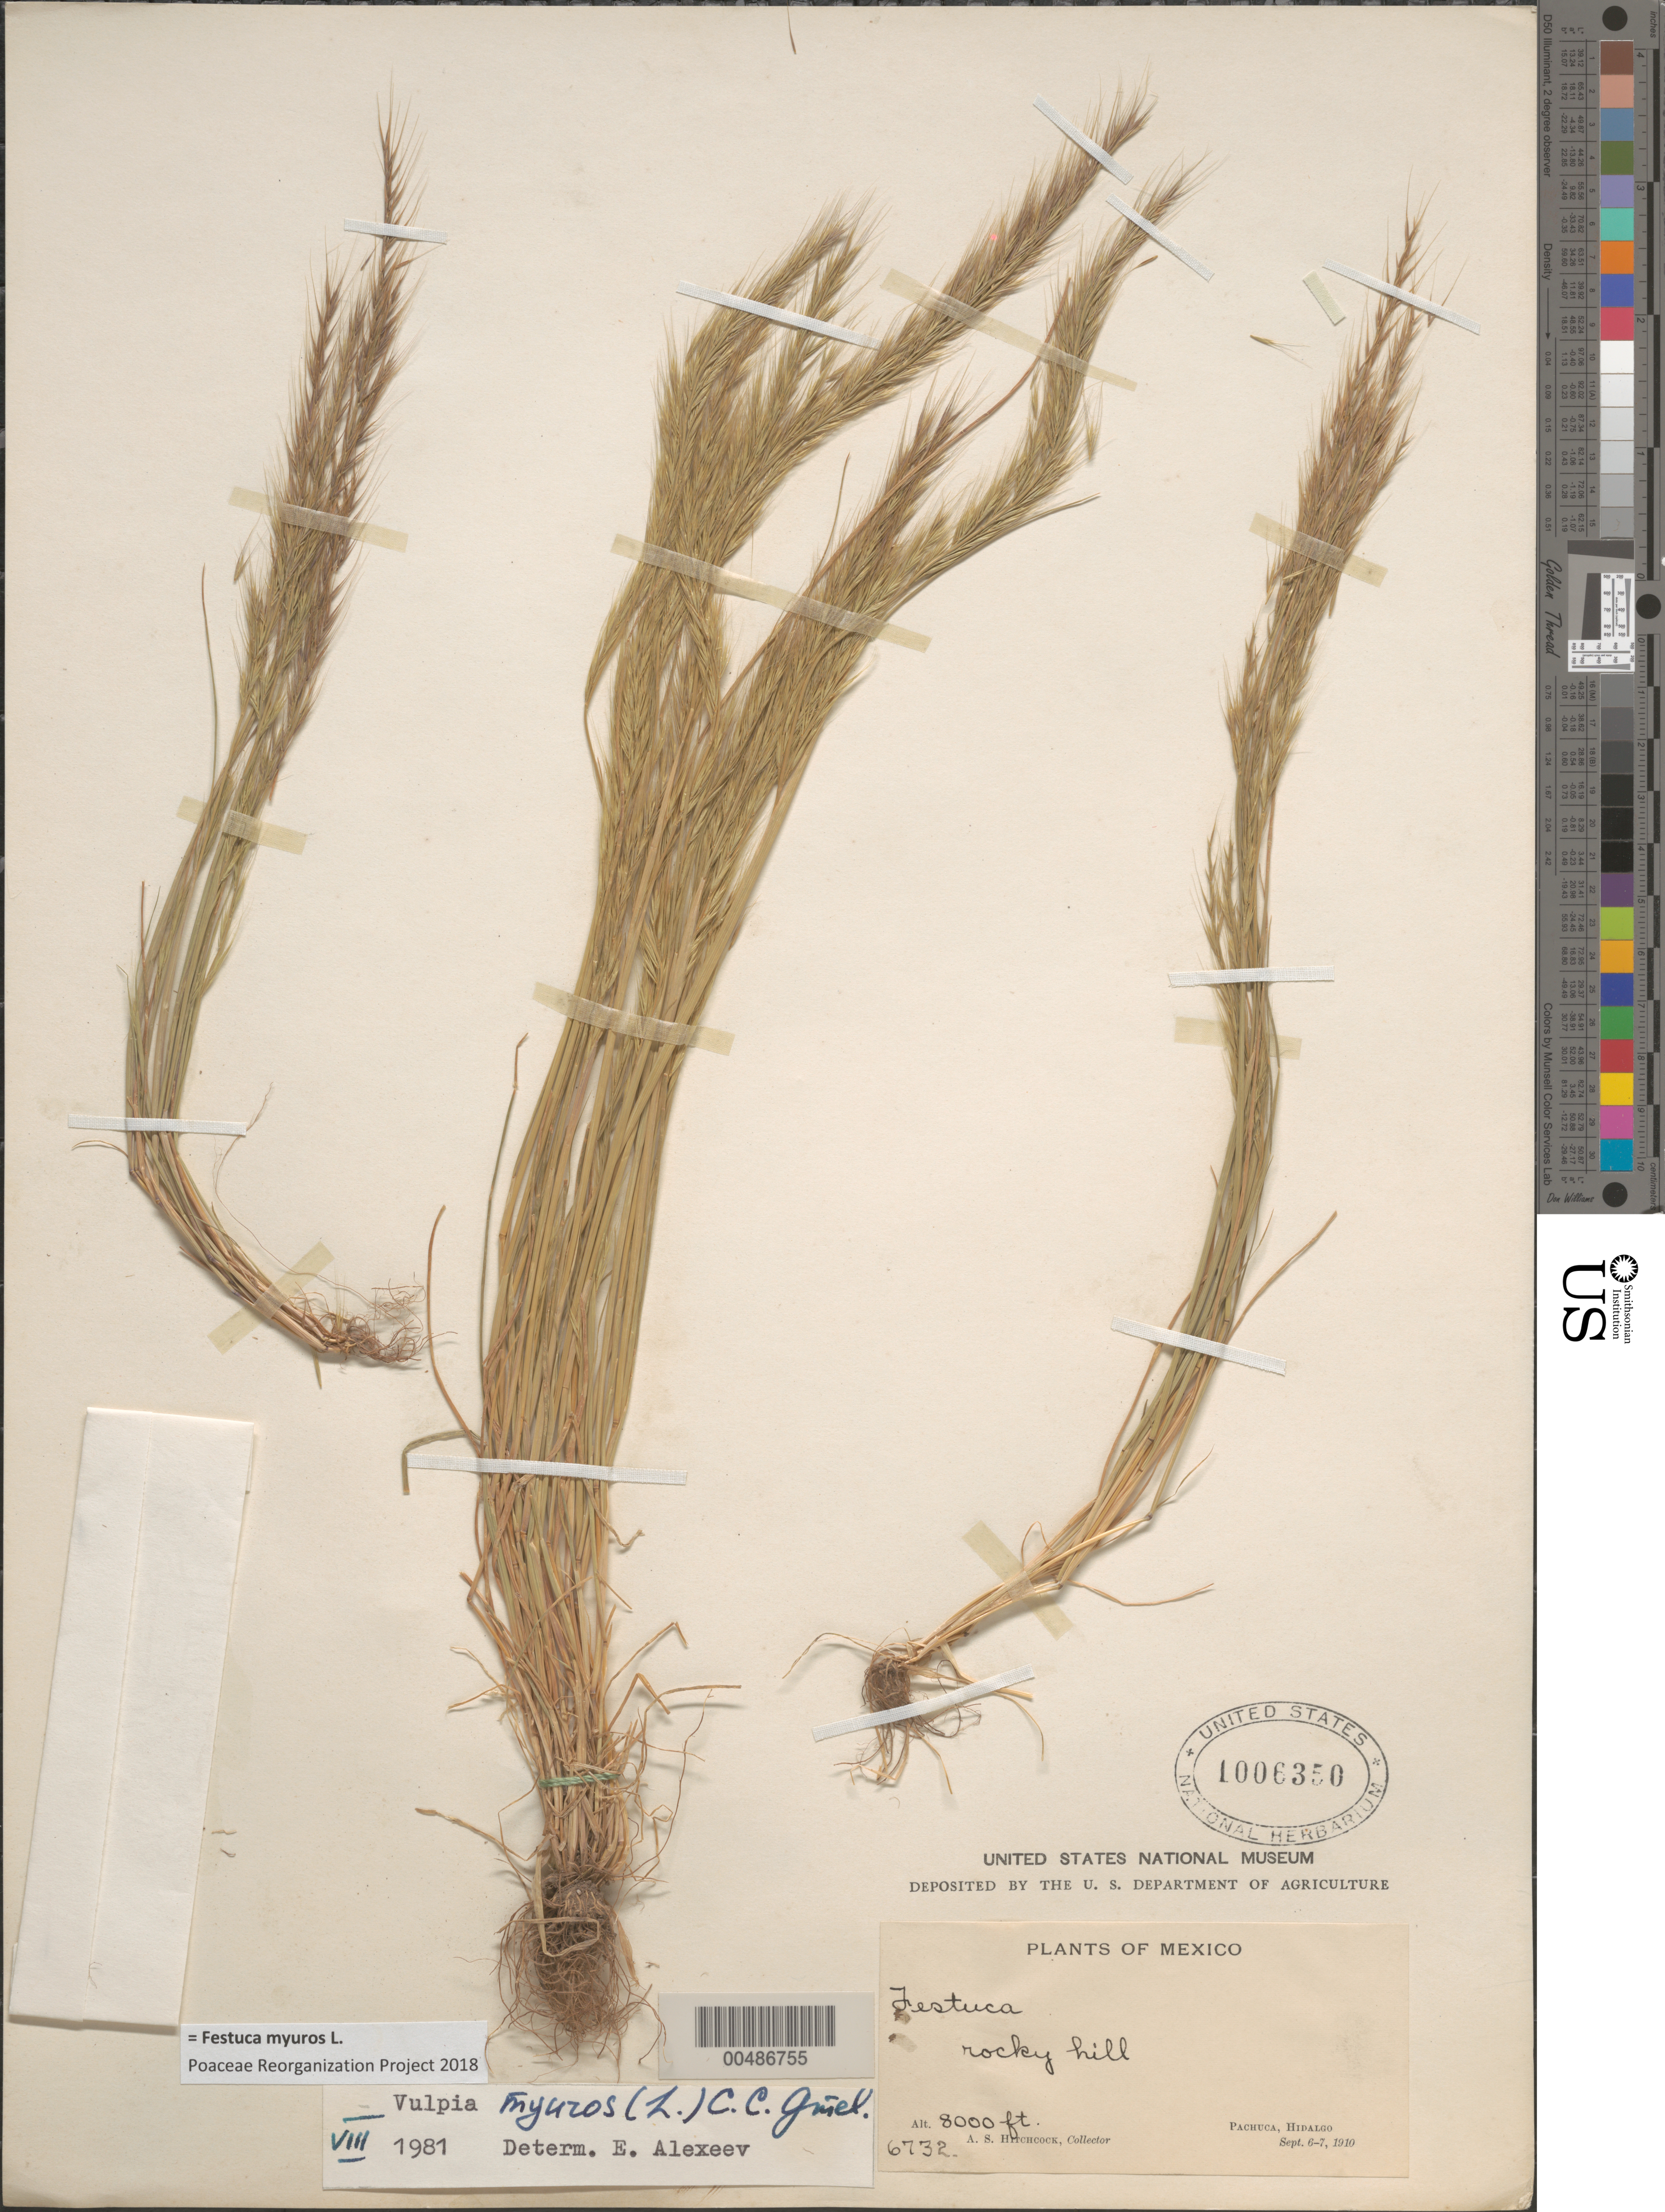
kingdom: Plantae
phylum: Tracheophyta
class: Liliopsida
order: Poales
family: Poaceae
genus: Festuca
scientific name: Festuca myuros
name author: L.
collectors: A. S. Hitchcock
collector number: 6732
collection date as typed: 6 Sep 1910 or 7 Sep 1910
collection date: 1910-09-06 or 1910-09-07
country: Mexico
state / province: Hidalgo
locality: Pachuca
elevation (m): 2438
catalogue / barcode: US 1006350